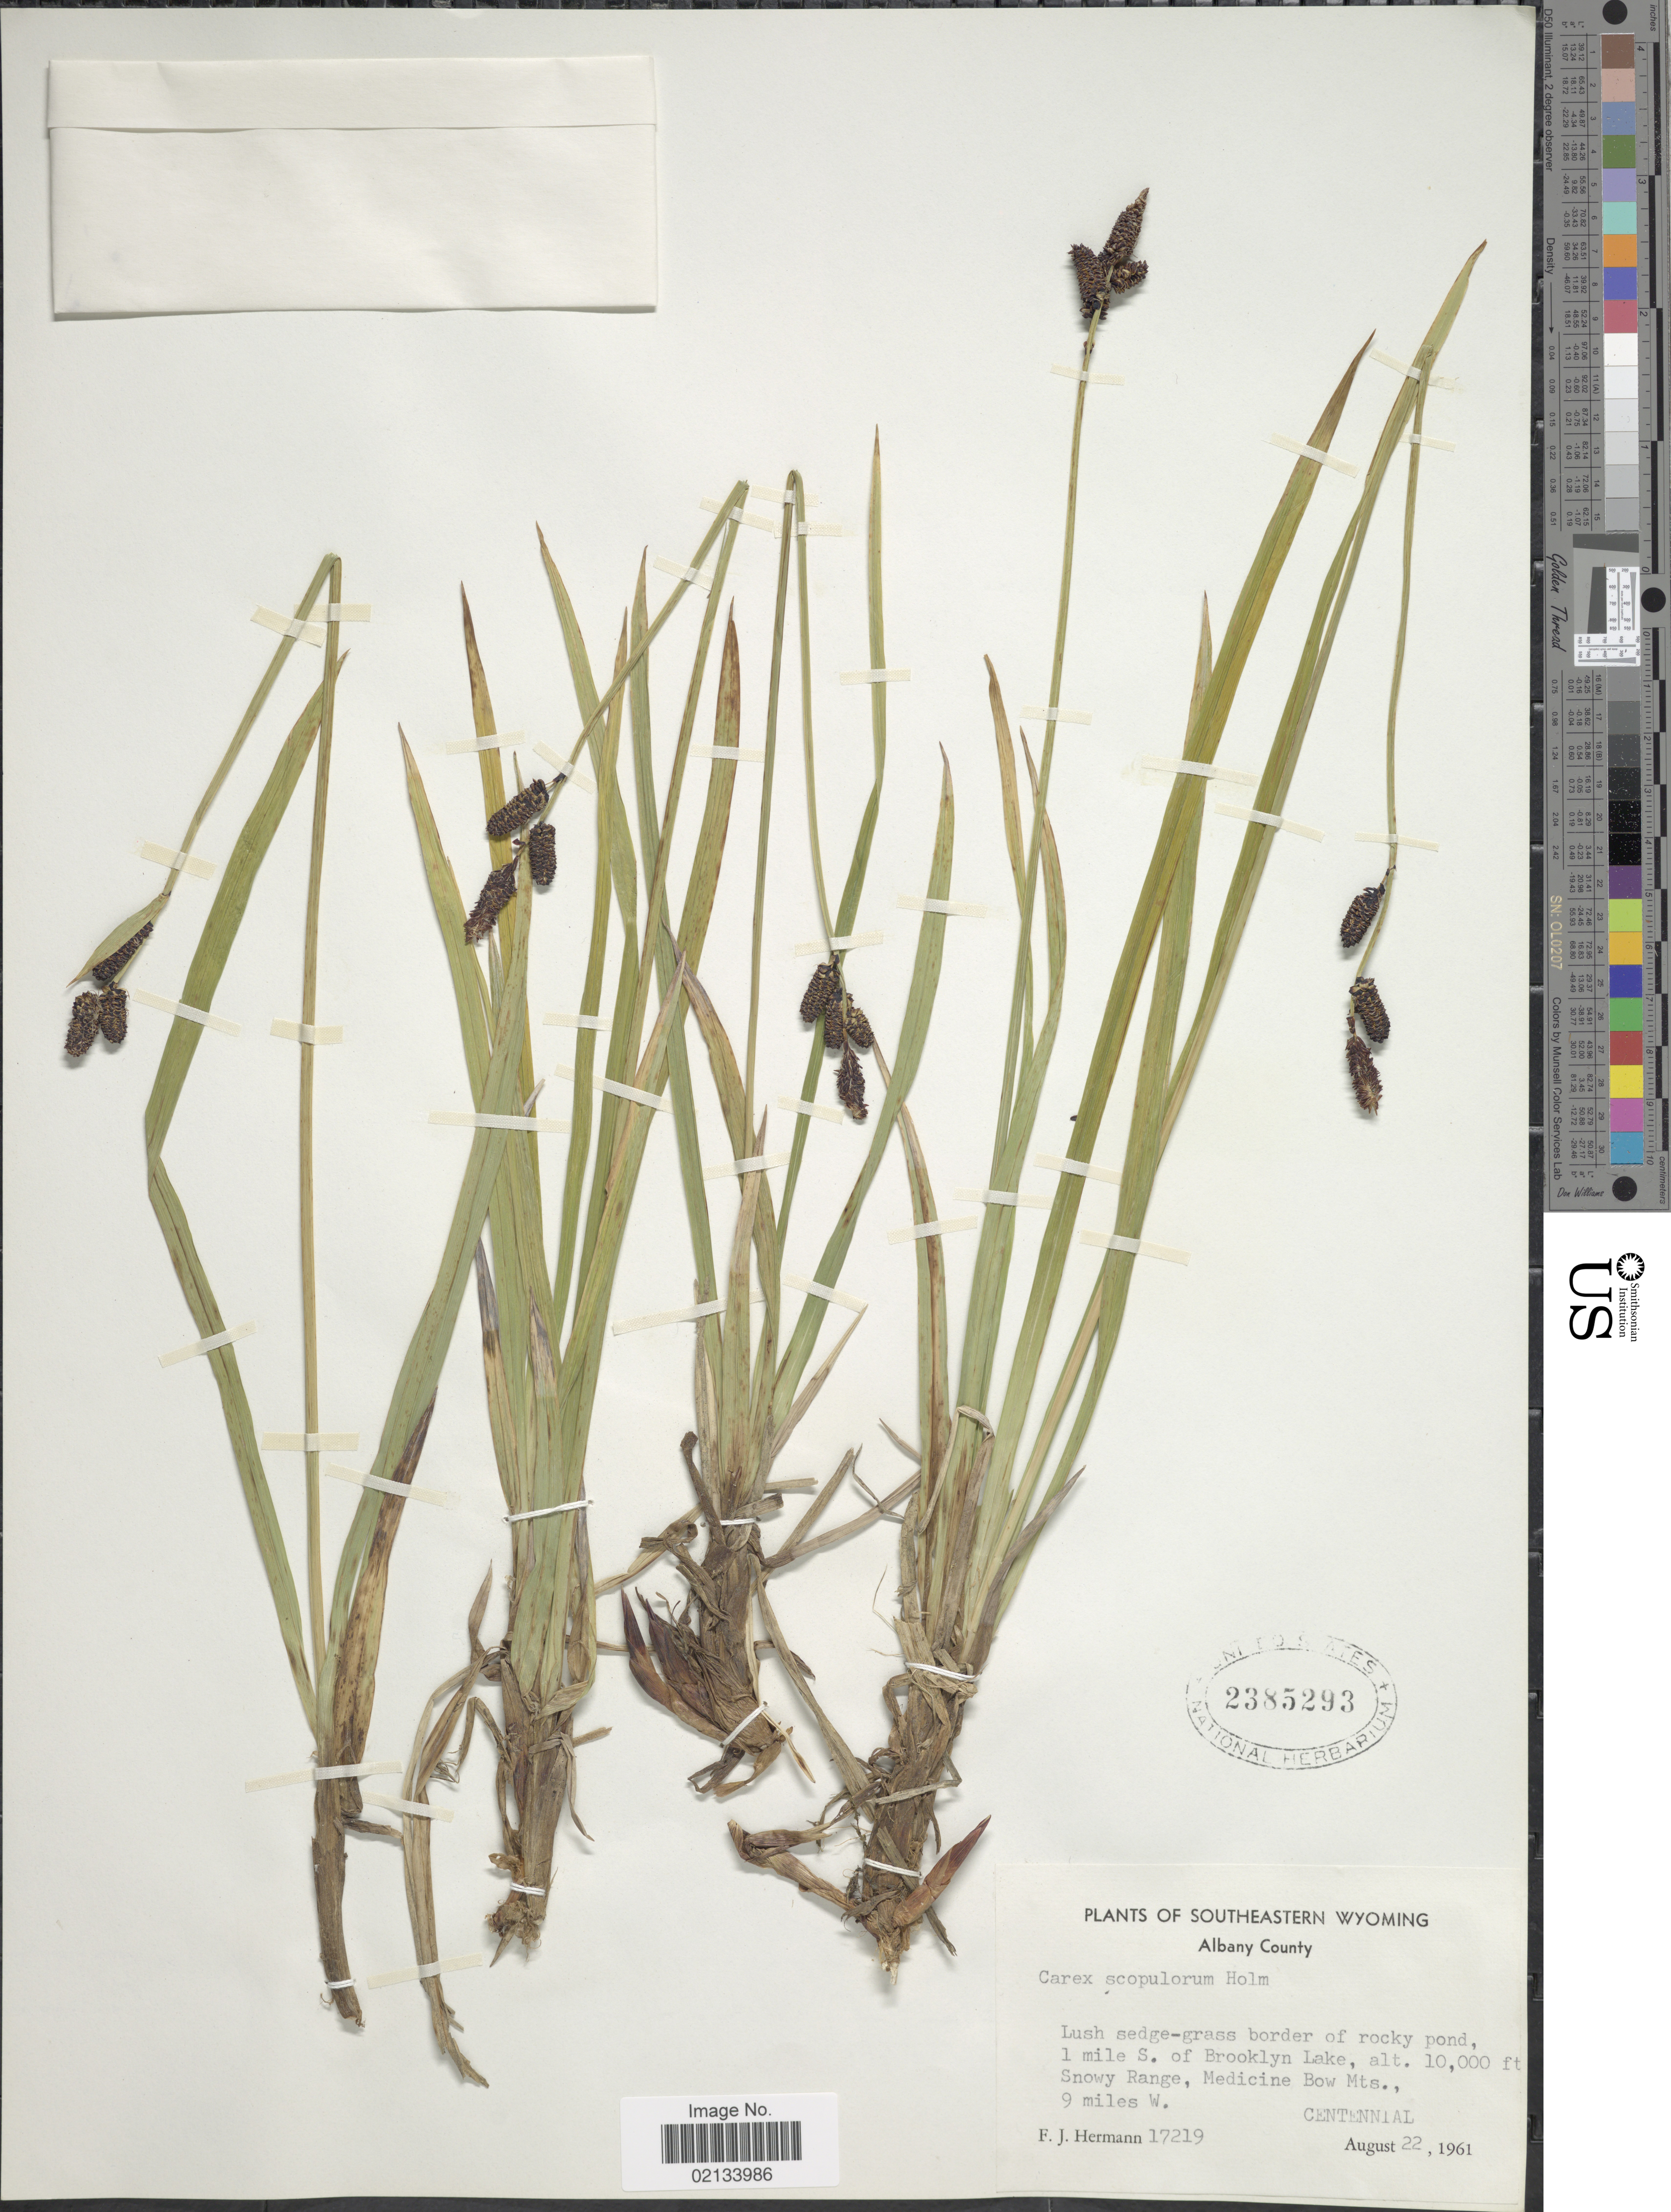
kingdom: Plantae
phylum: Tracheophyta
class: Liliopsida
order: Poales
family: Cyperaceae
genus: Carex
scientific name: Carex scopulorum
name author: Holm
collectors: F. J. Hermann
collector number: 17219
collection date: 1961-08-22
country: United States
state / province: Wyoming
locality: Southeastern Wyoming, Albany County, border of rocky pond, 1 mile S. of Brooklyn Lake, Snowy Range, Medicine Bow Mts., 9 miles W. Centennial.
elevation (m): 3048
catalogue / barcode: US 2385293